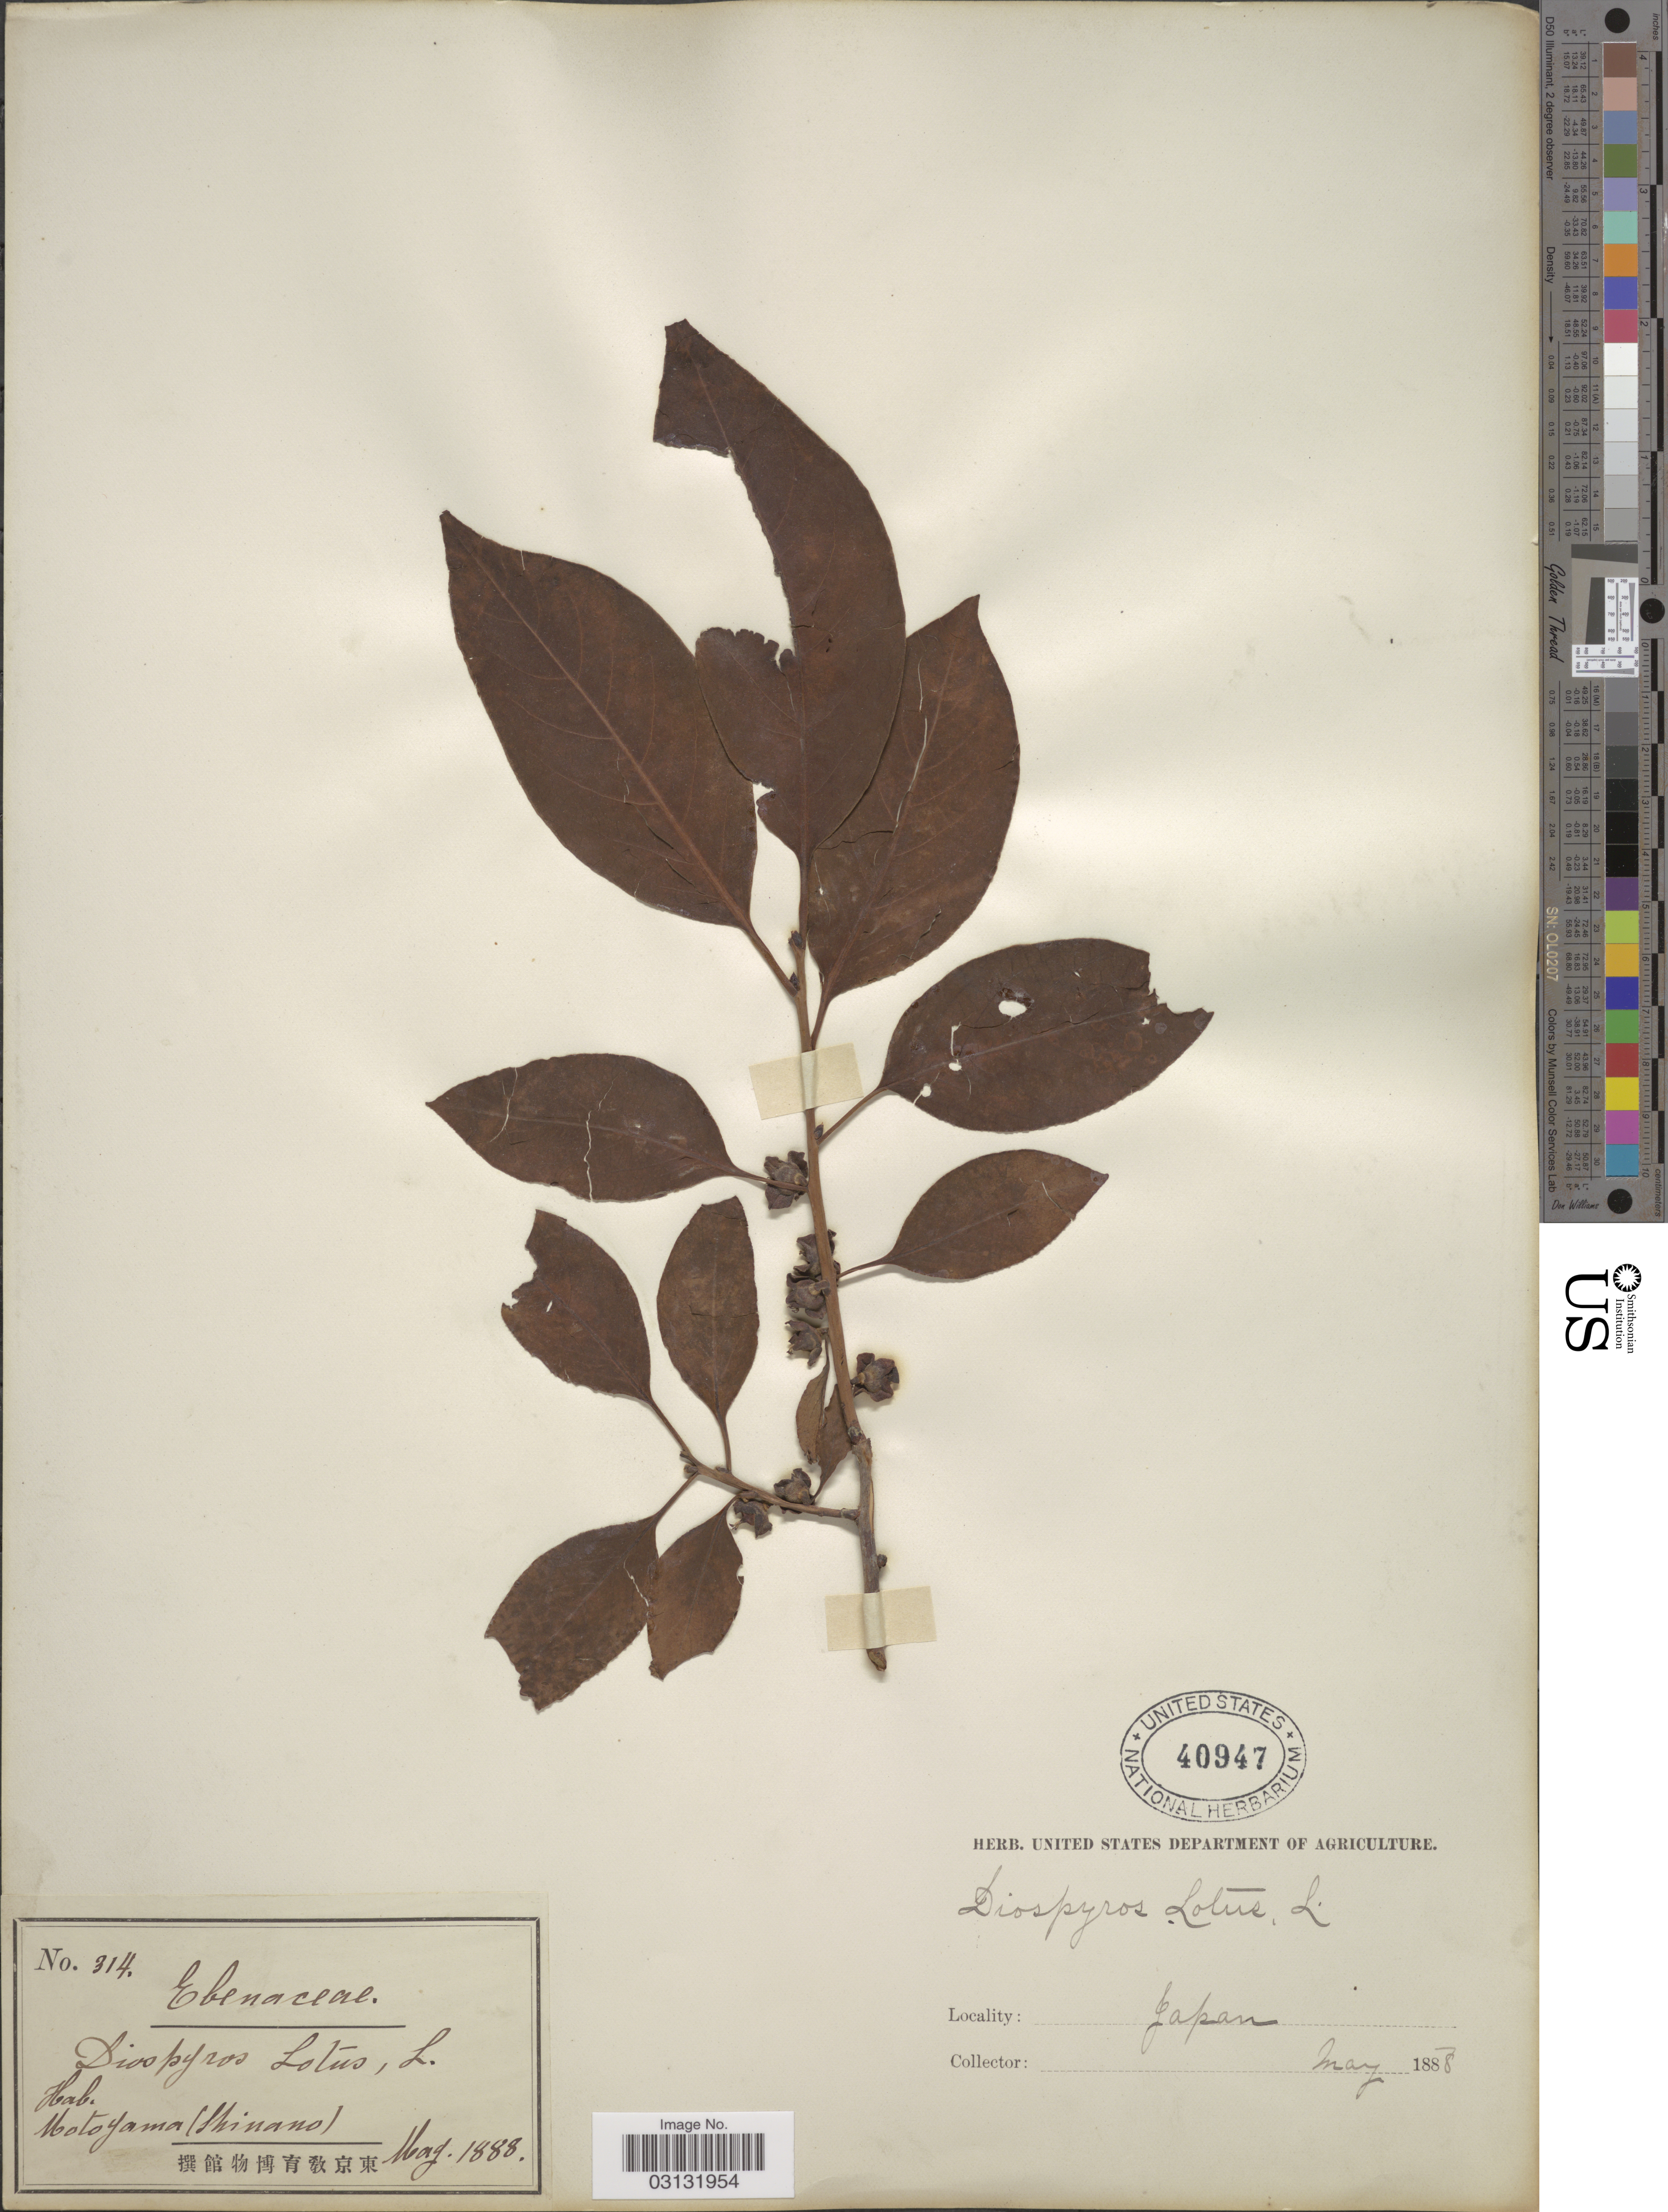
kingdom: Plantae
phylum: Tracheophyta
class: Magnoliopsida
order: Ericales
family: Ebenaceae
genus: Diospyros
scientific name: Diospyros lotus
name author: L.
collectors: Facchini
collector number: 314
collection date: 1888-05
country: Japan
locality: Motoyama (Shinano).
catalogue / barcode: US 40947